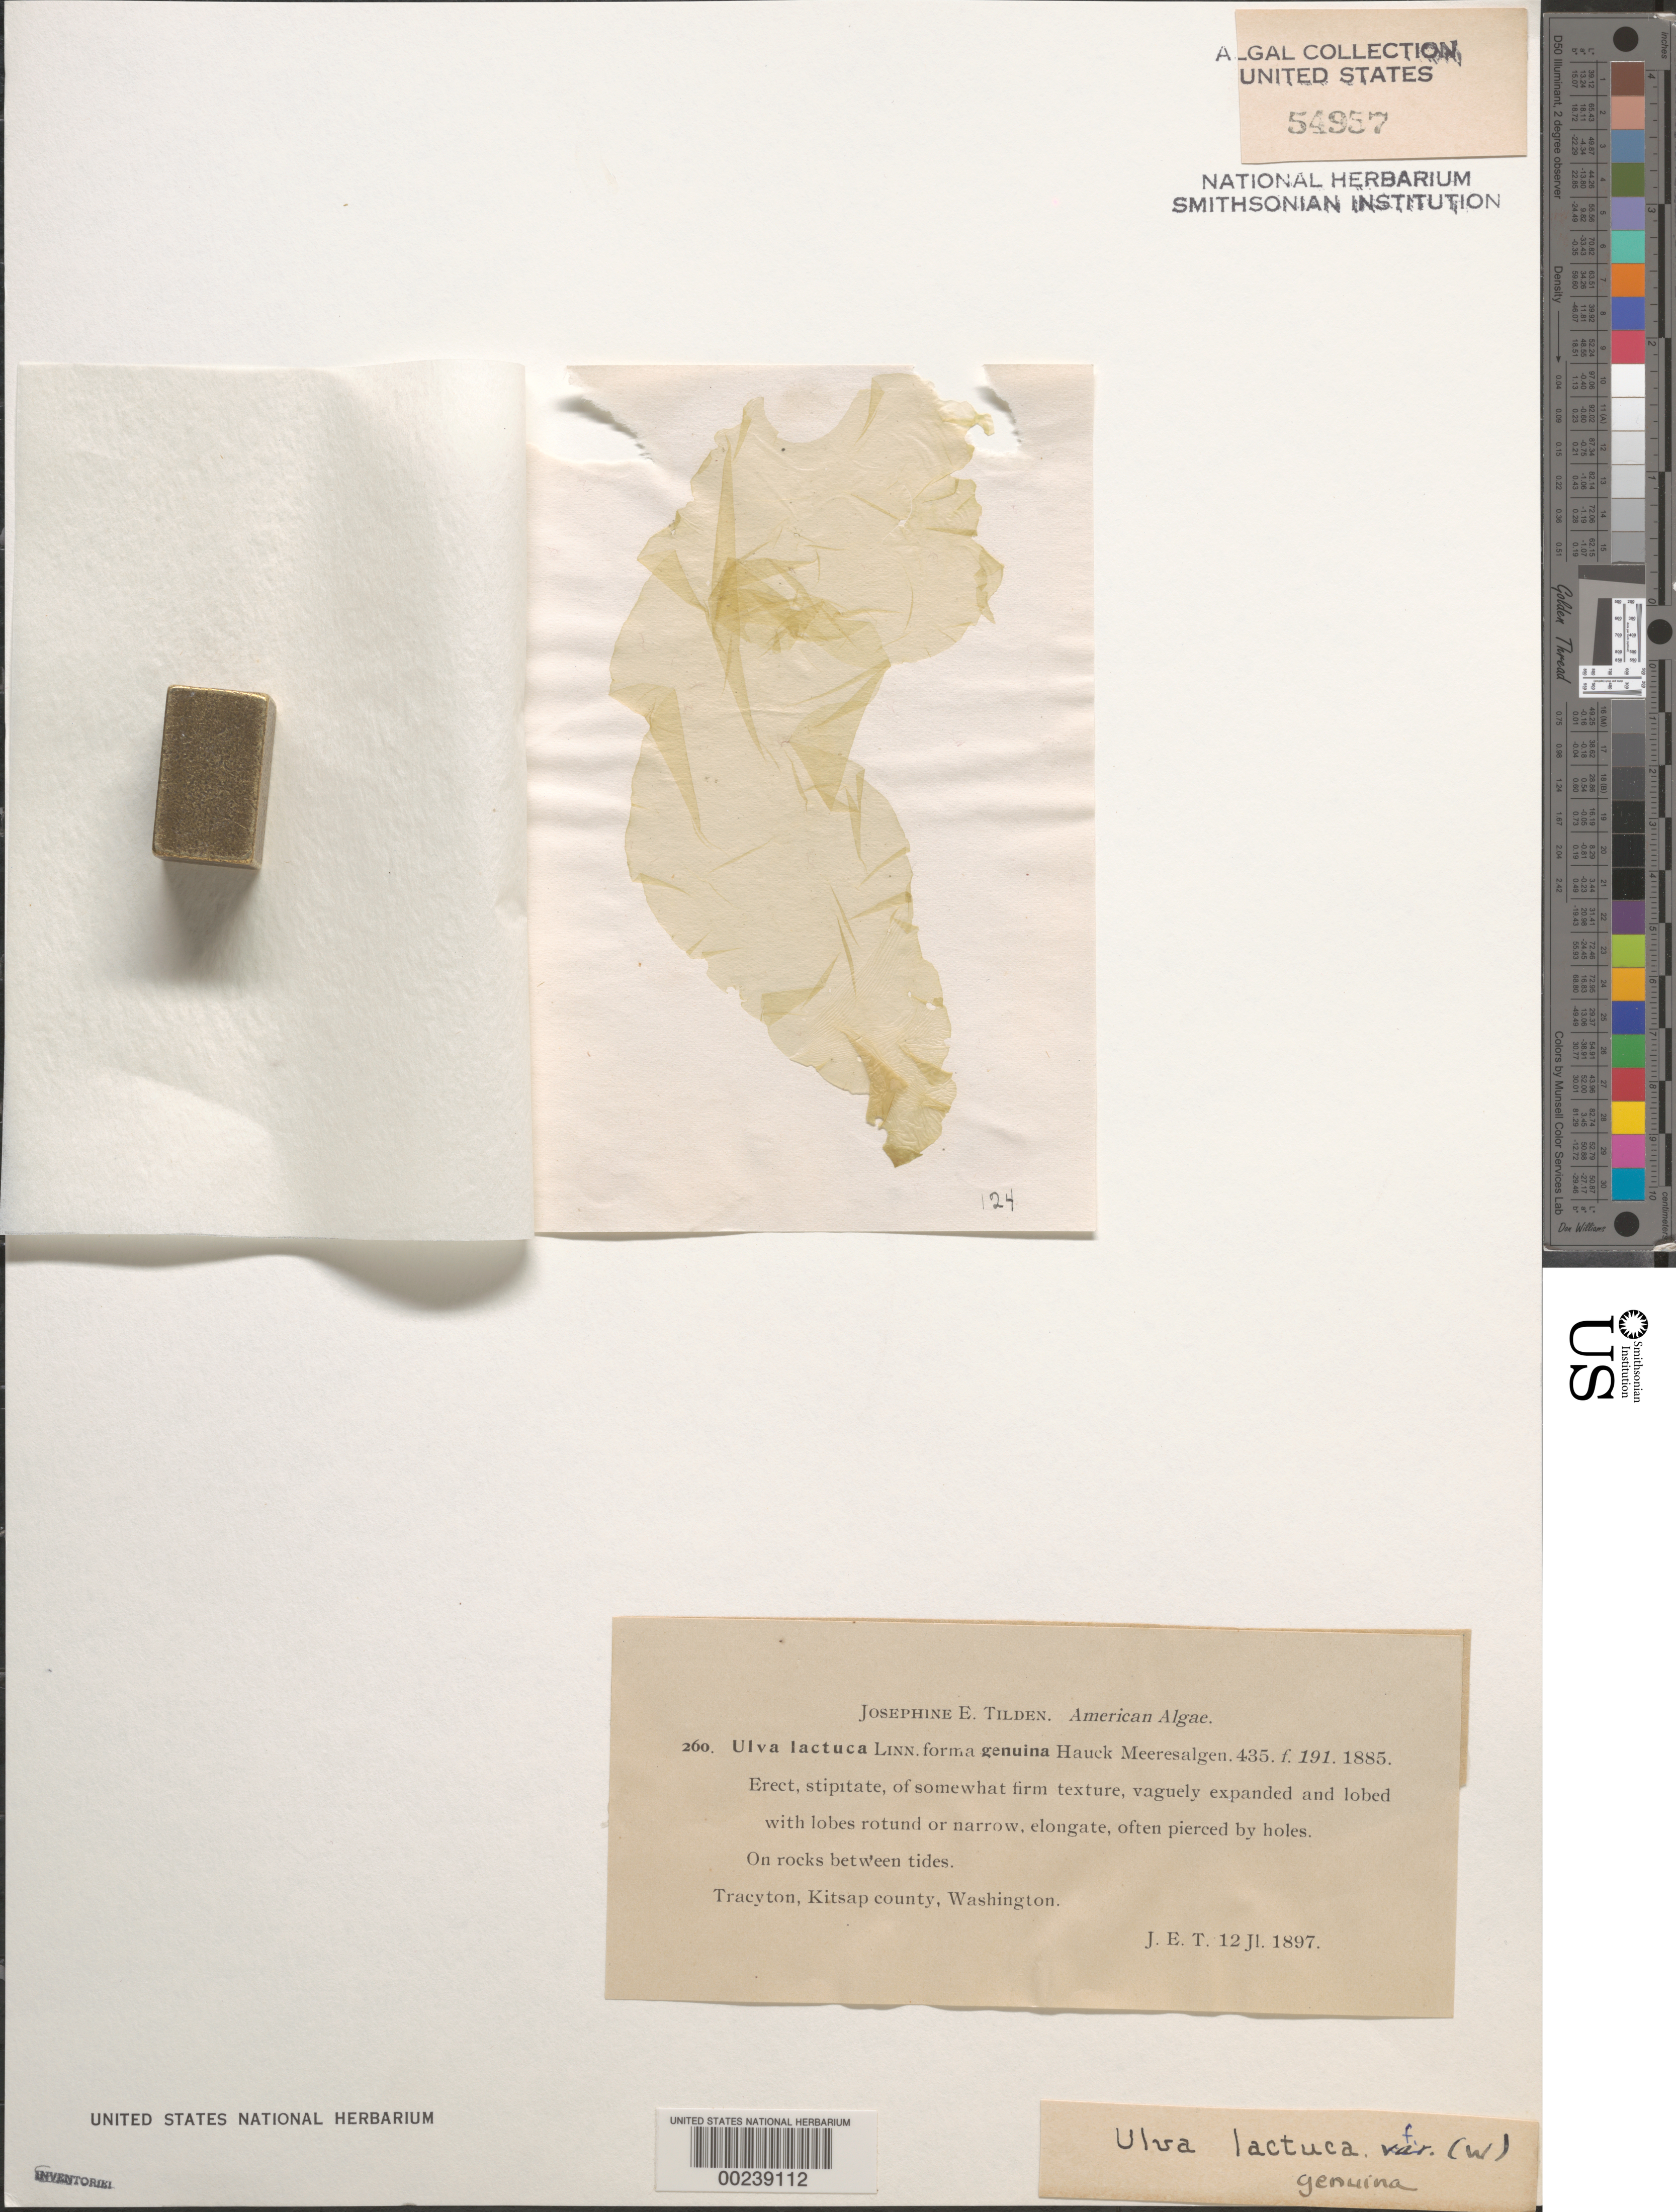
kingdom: Plantae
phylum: Chlorophyta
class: Ulvophyceae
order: Ulvales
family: Ulvaceae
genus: Ulva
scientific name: Ulva lactuca f. genuina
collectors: J. E. Tilden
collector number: JET 260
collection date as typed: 12 Jul 1897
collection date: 1897-07-12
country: United States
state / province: Washington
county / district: Kitsap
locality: Tracyton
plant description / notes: Tilden, American Algae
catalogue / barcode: US 54957